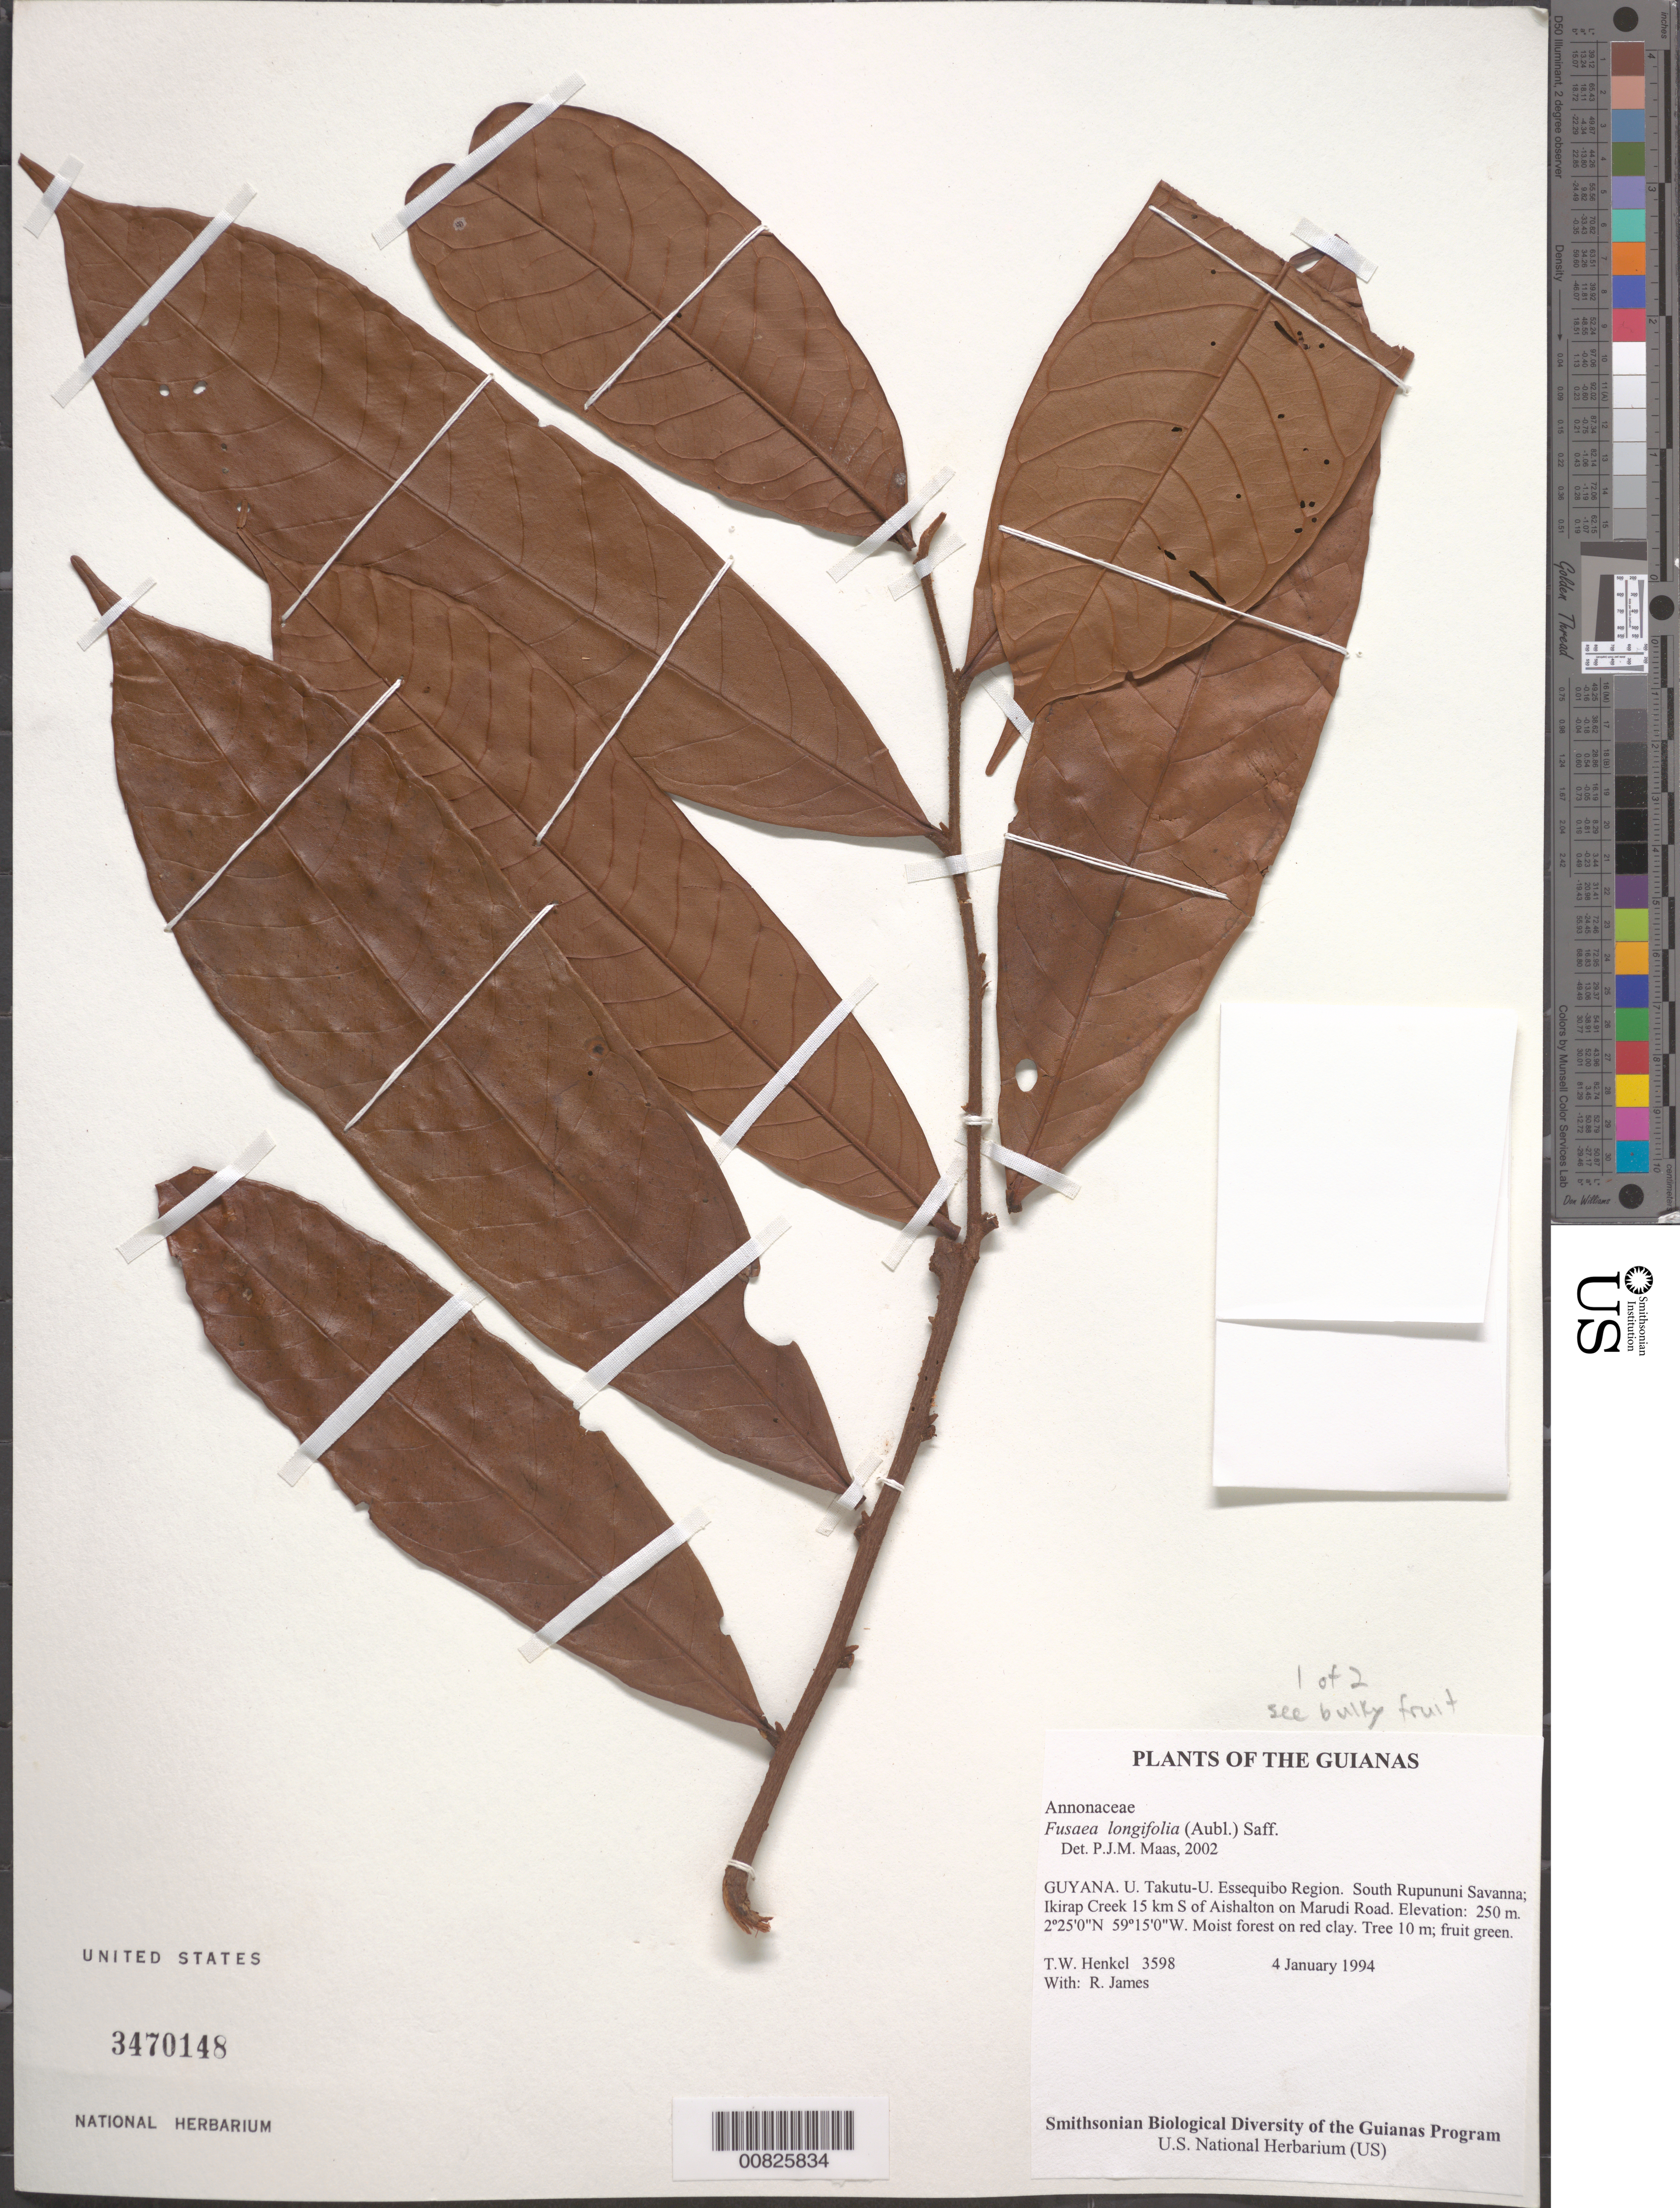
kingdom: Plantae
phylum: Tracheophyta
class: Magnoliopsida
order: Magnoliales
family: Annonaceae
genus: Fusaea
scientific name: Fusaea longifolia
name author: (Aubl.) Saff.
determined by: Maas, Paul J. M.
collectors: T. Henkel & R. James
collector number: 3598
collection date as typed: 4 January 1994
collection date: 1994-01-04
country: Guyana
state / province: U. Takutu-U. Essequibo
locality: South Rupununi Savanna; Ikirap Creek 15 km S of Aishalton on Marudi Road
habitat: Moist forest on red clay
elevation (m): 250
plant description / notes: Mixed collection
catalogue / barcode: US 3470148